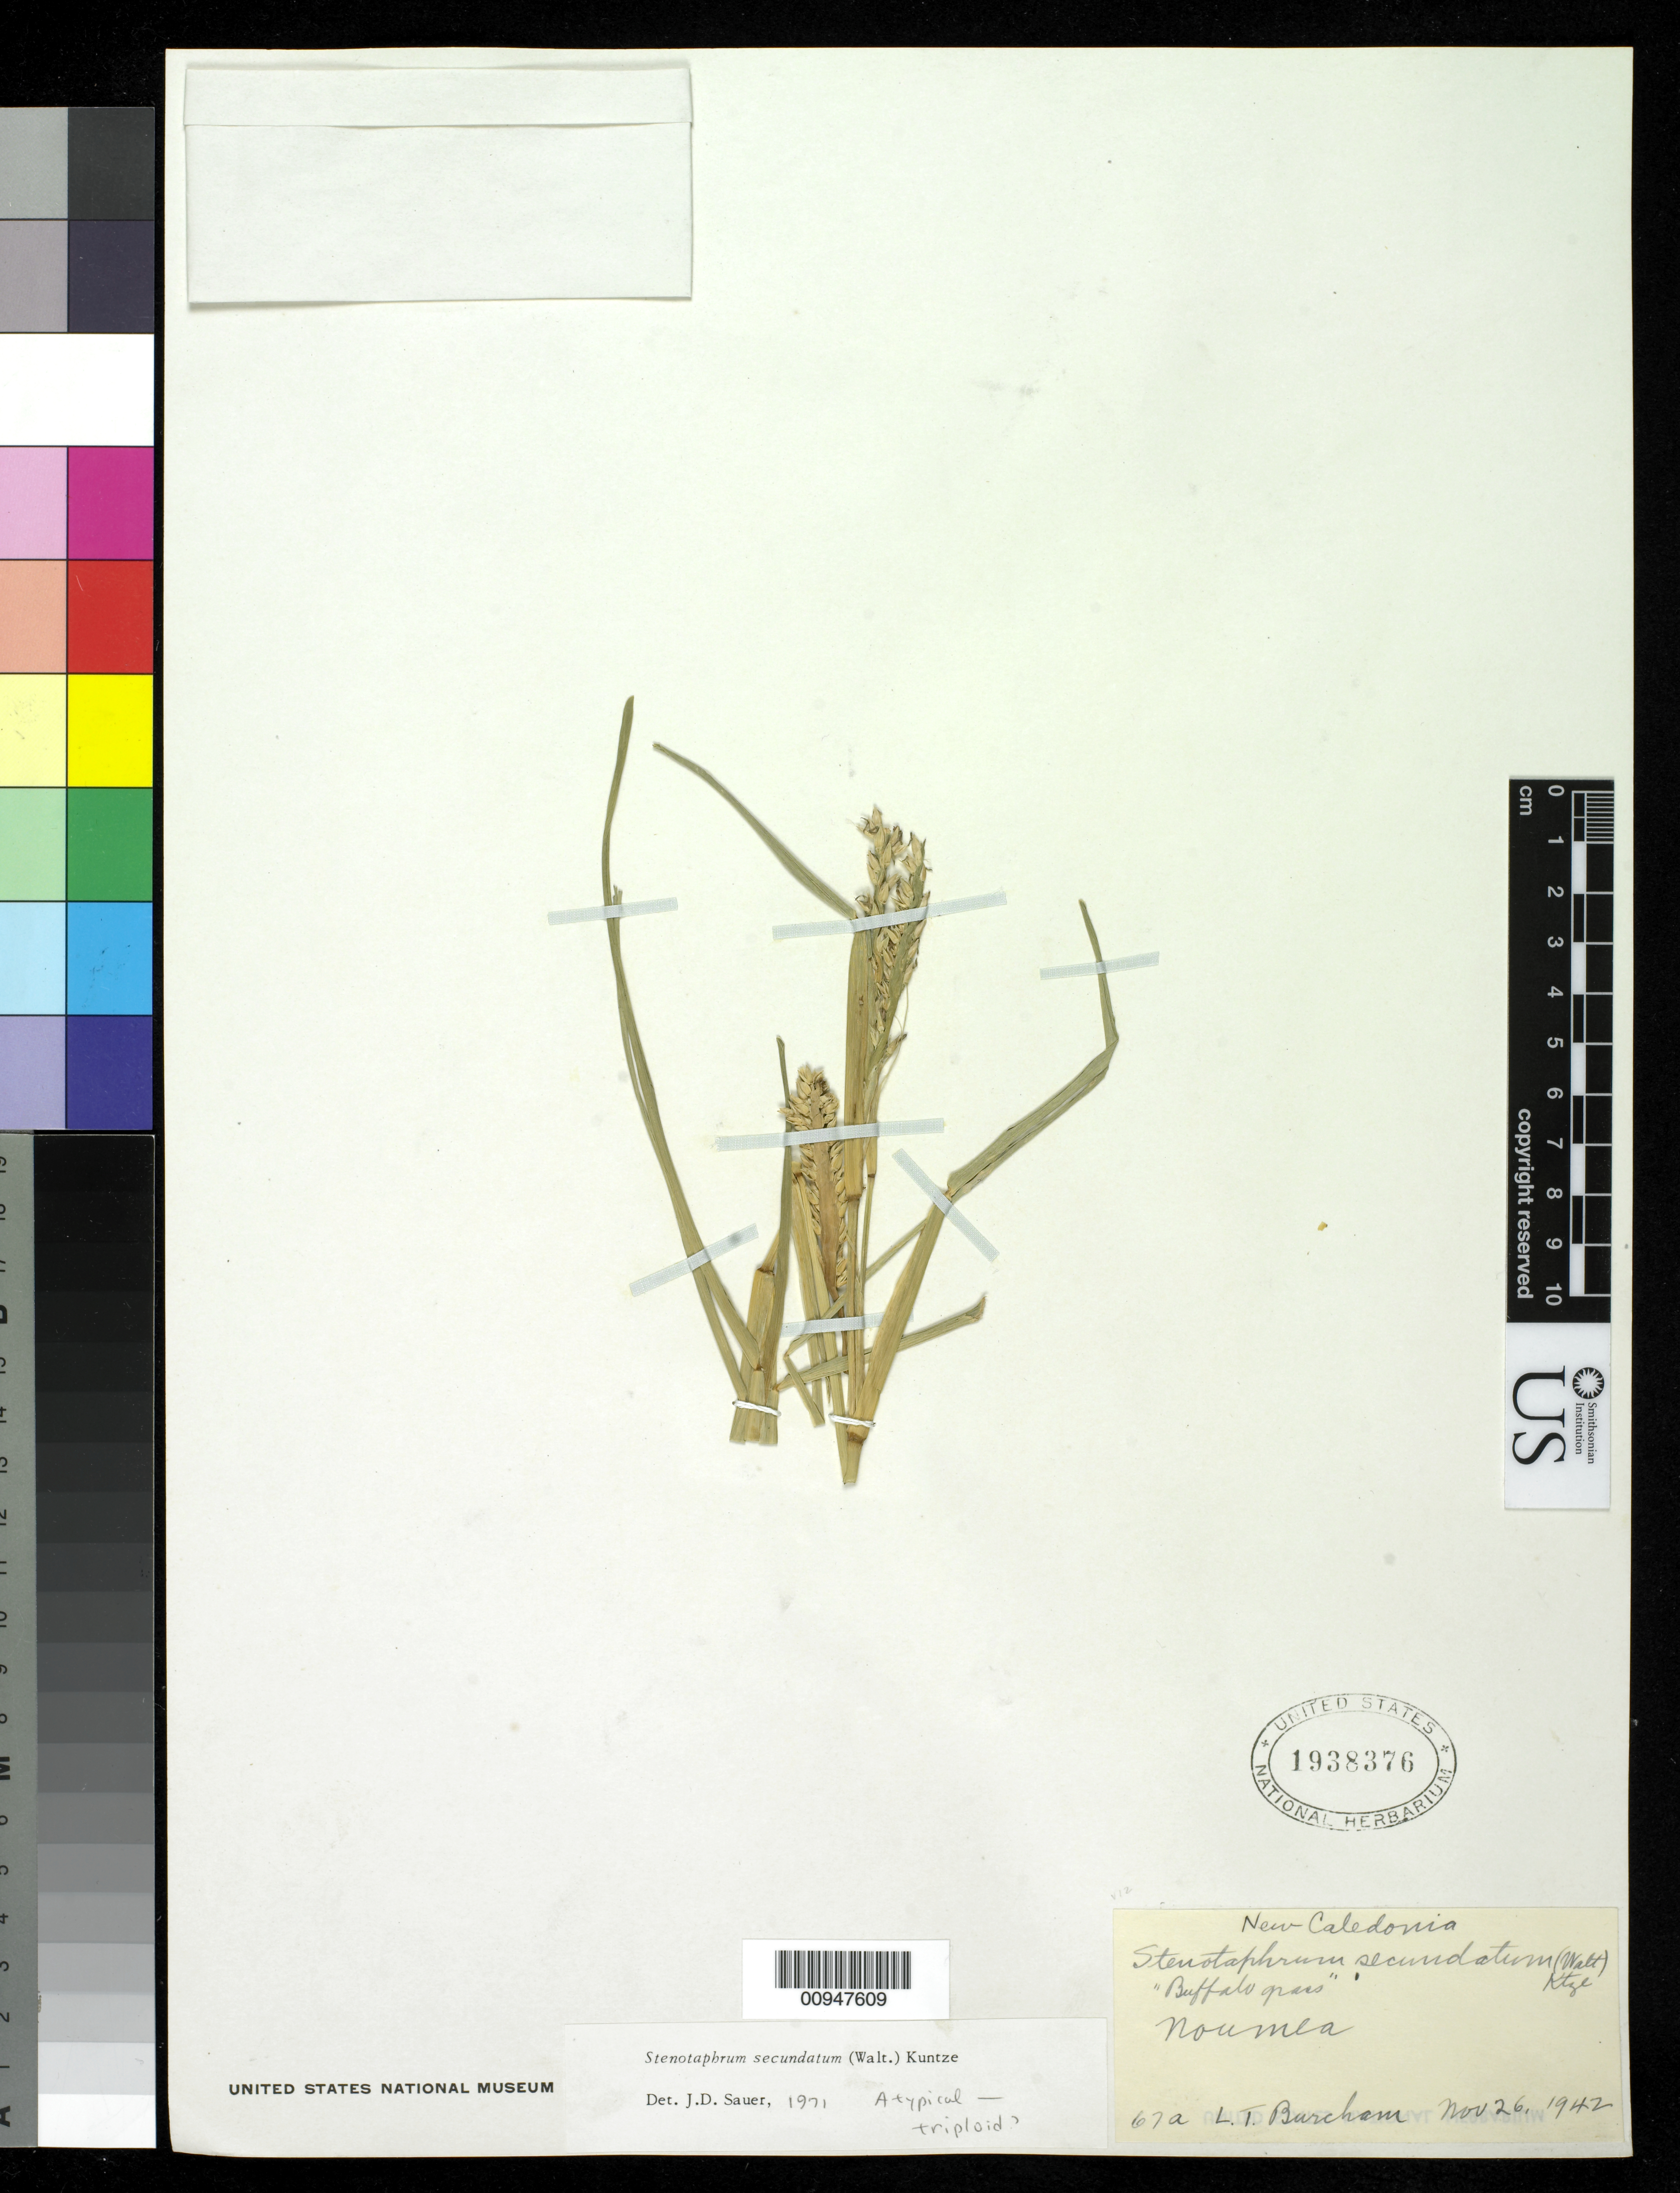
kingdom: Plantae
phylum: Tracheophyta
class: Liliopsida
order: Poales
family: Poaceae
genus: Stenotaphrum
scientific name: Stenotaphrum secundatum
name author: (Walter) Kuntze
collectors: L. Burcham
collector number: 67 a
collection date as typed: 26 Nov 1942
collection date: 1942-11-26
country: New Caledonia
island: New Caledonia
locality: New Caledonia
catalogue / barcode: US 1938376